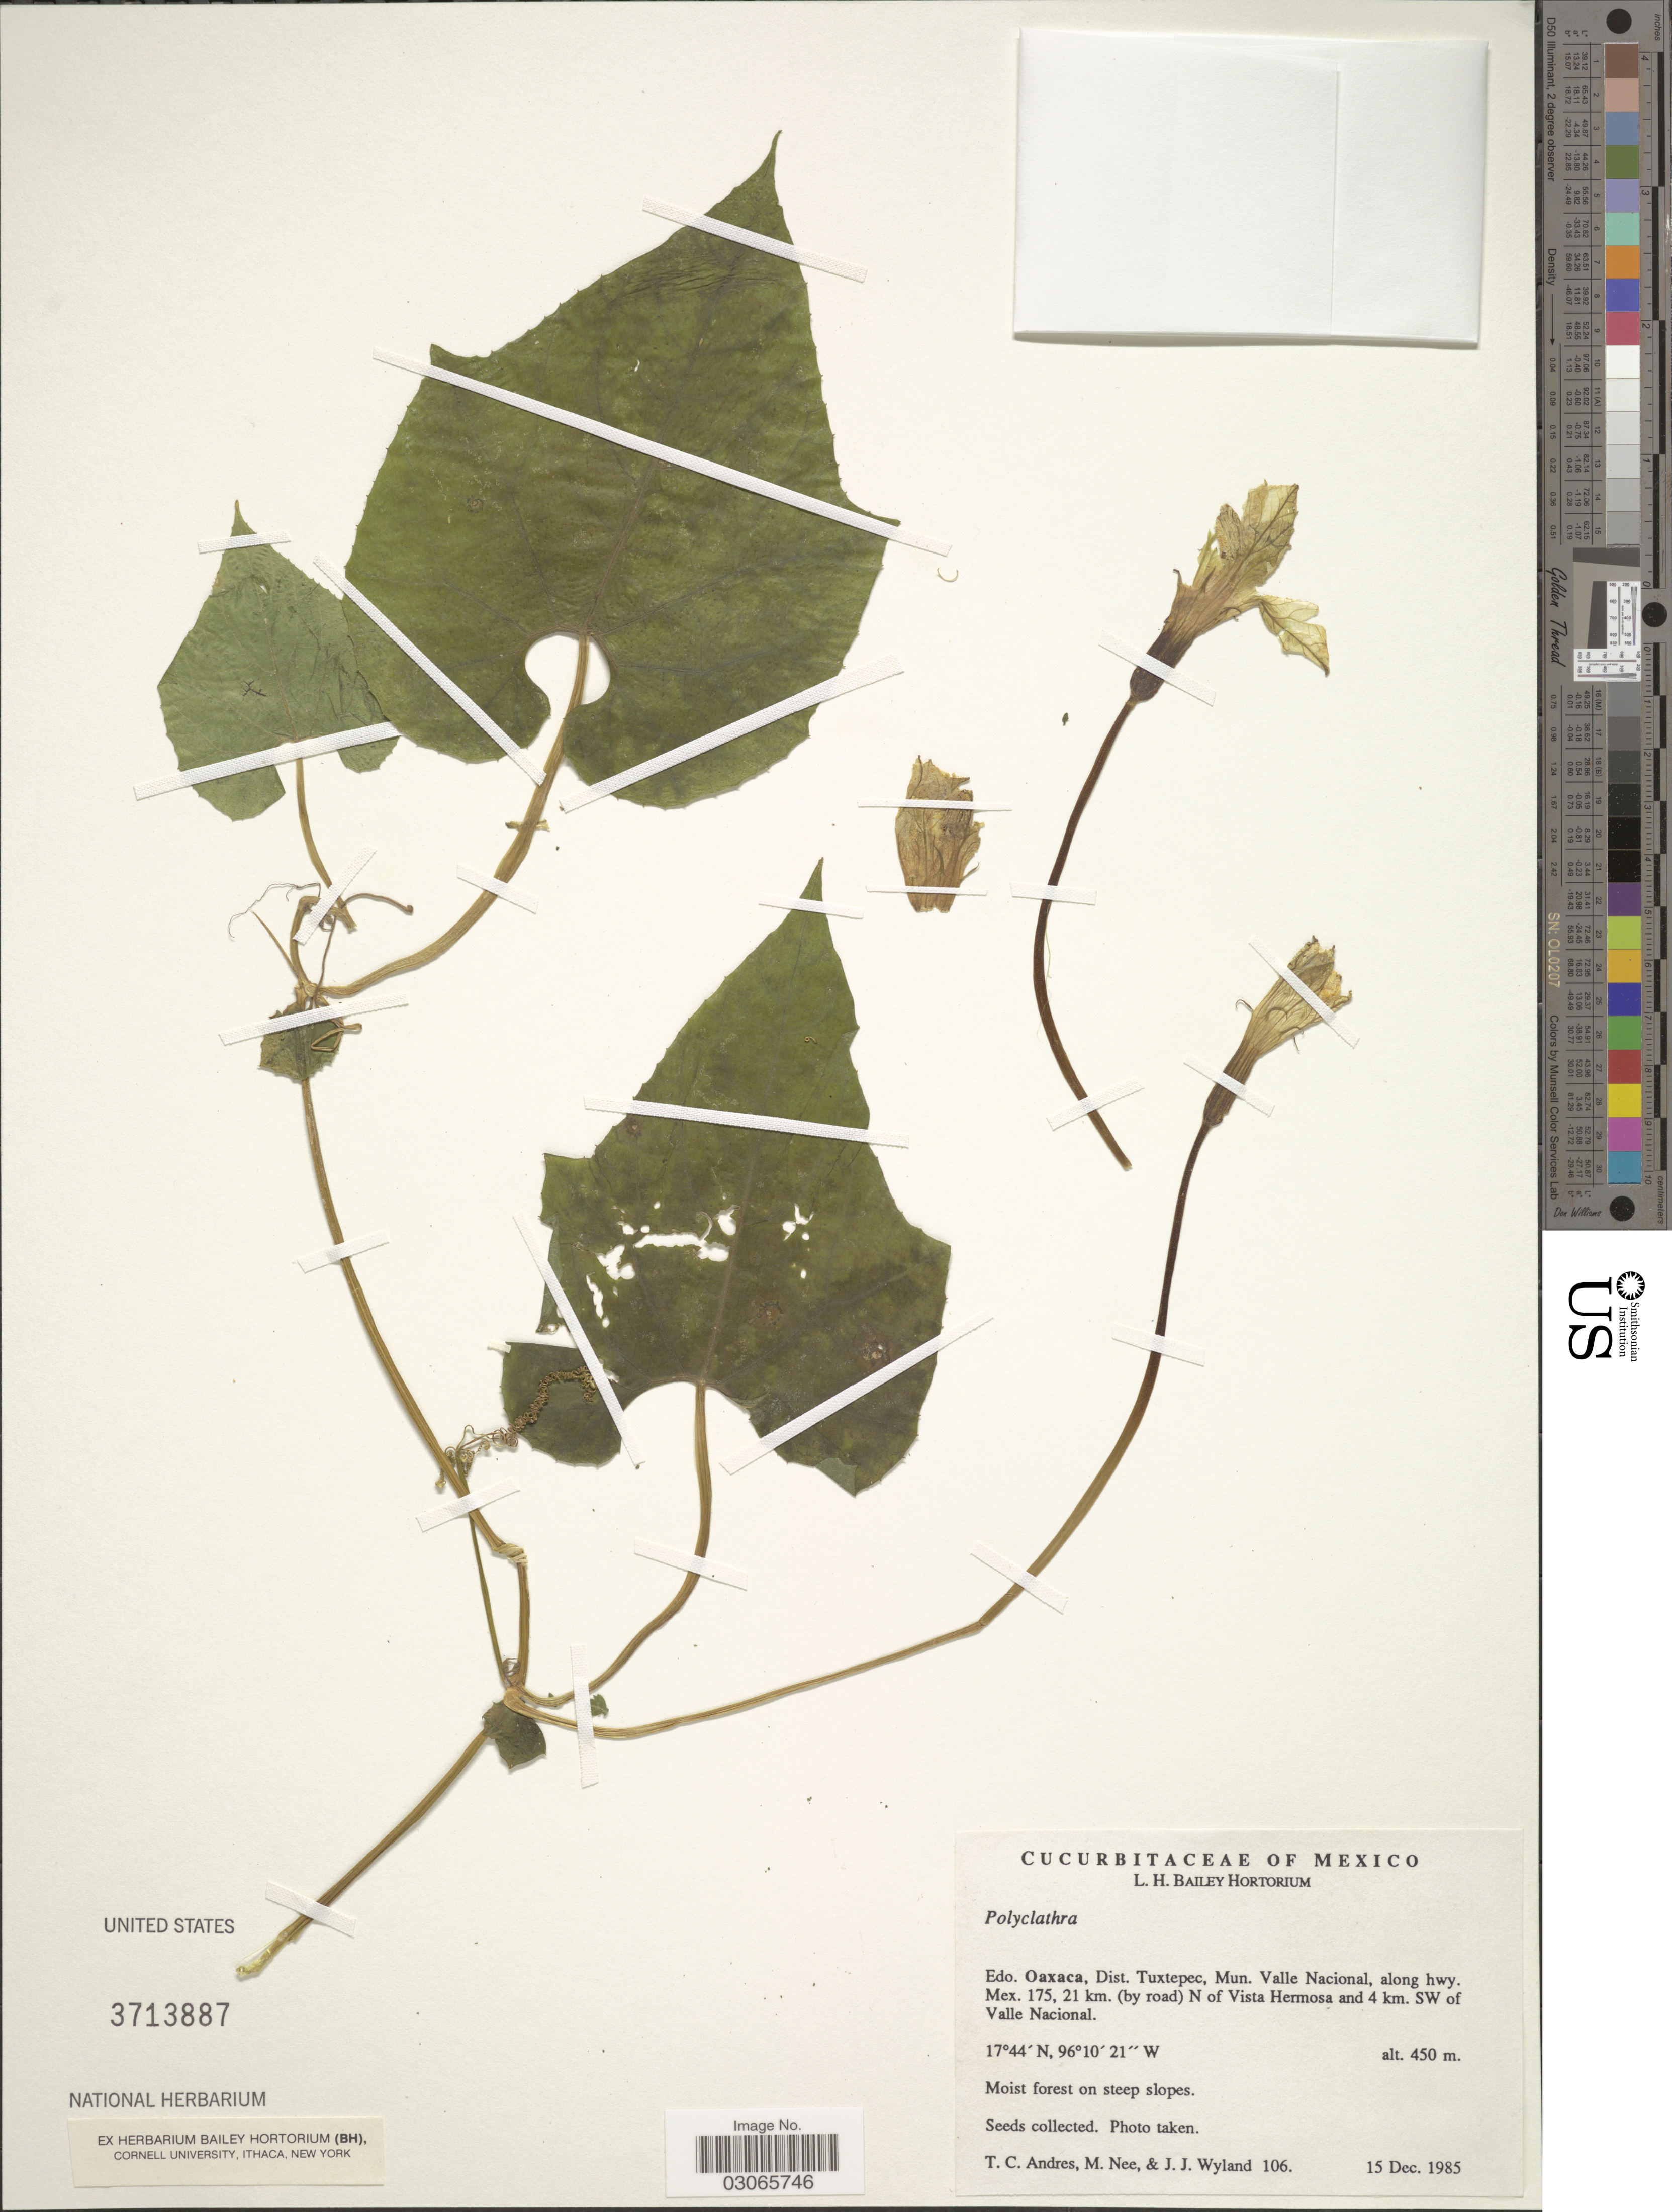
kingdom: Plantae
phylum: Tracheophyta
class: Magnoliopsida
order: Cucurbitales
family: Cucurbitaceae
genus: Polyclathra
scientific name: Polyclathra sp.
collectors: T. C. Andres, M. Nee & J. J. Wyland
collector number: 106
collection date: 1985-12-15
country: Mexico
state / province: Oaxaca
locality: Dist. Tuxtepec, Mun. Valle Nacional, along hwy. Mex. 175, 21 km. (by road) N of Vista Hermosa, and 4 km. SW of Valle Nacional.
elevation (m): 450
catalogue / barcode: US 3713887